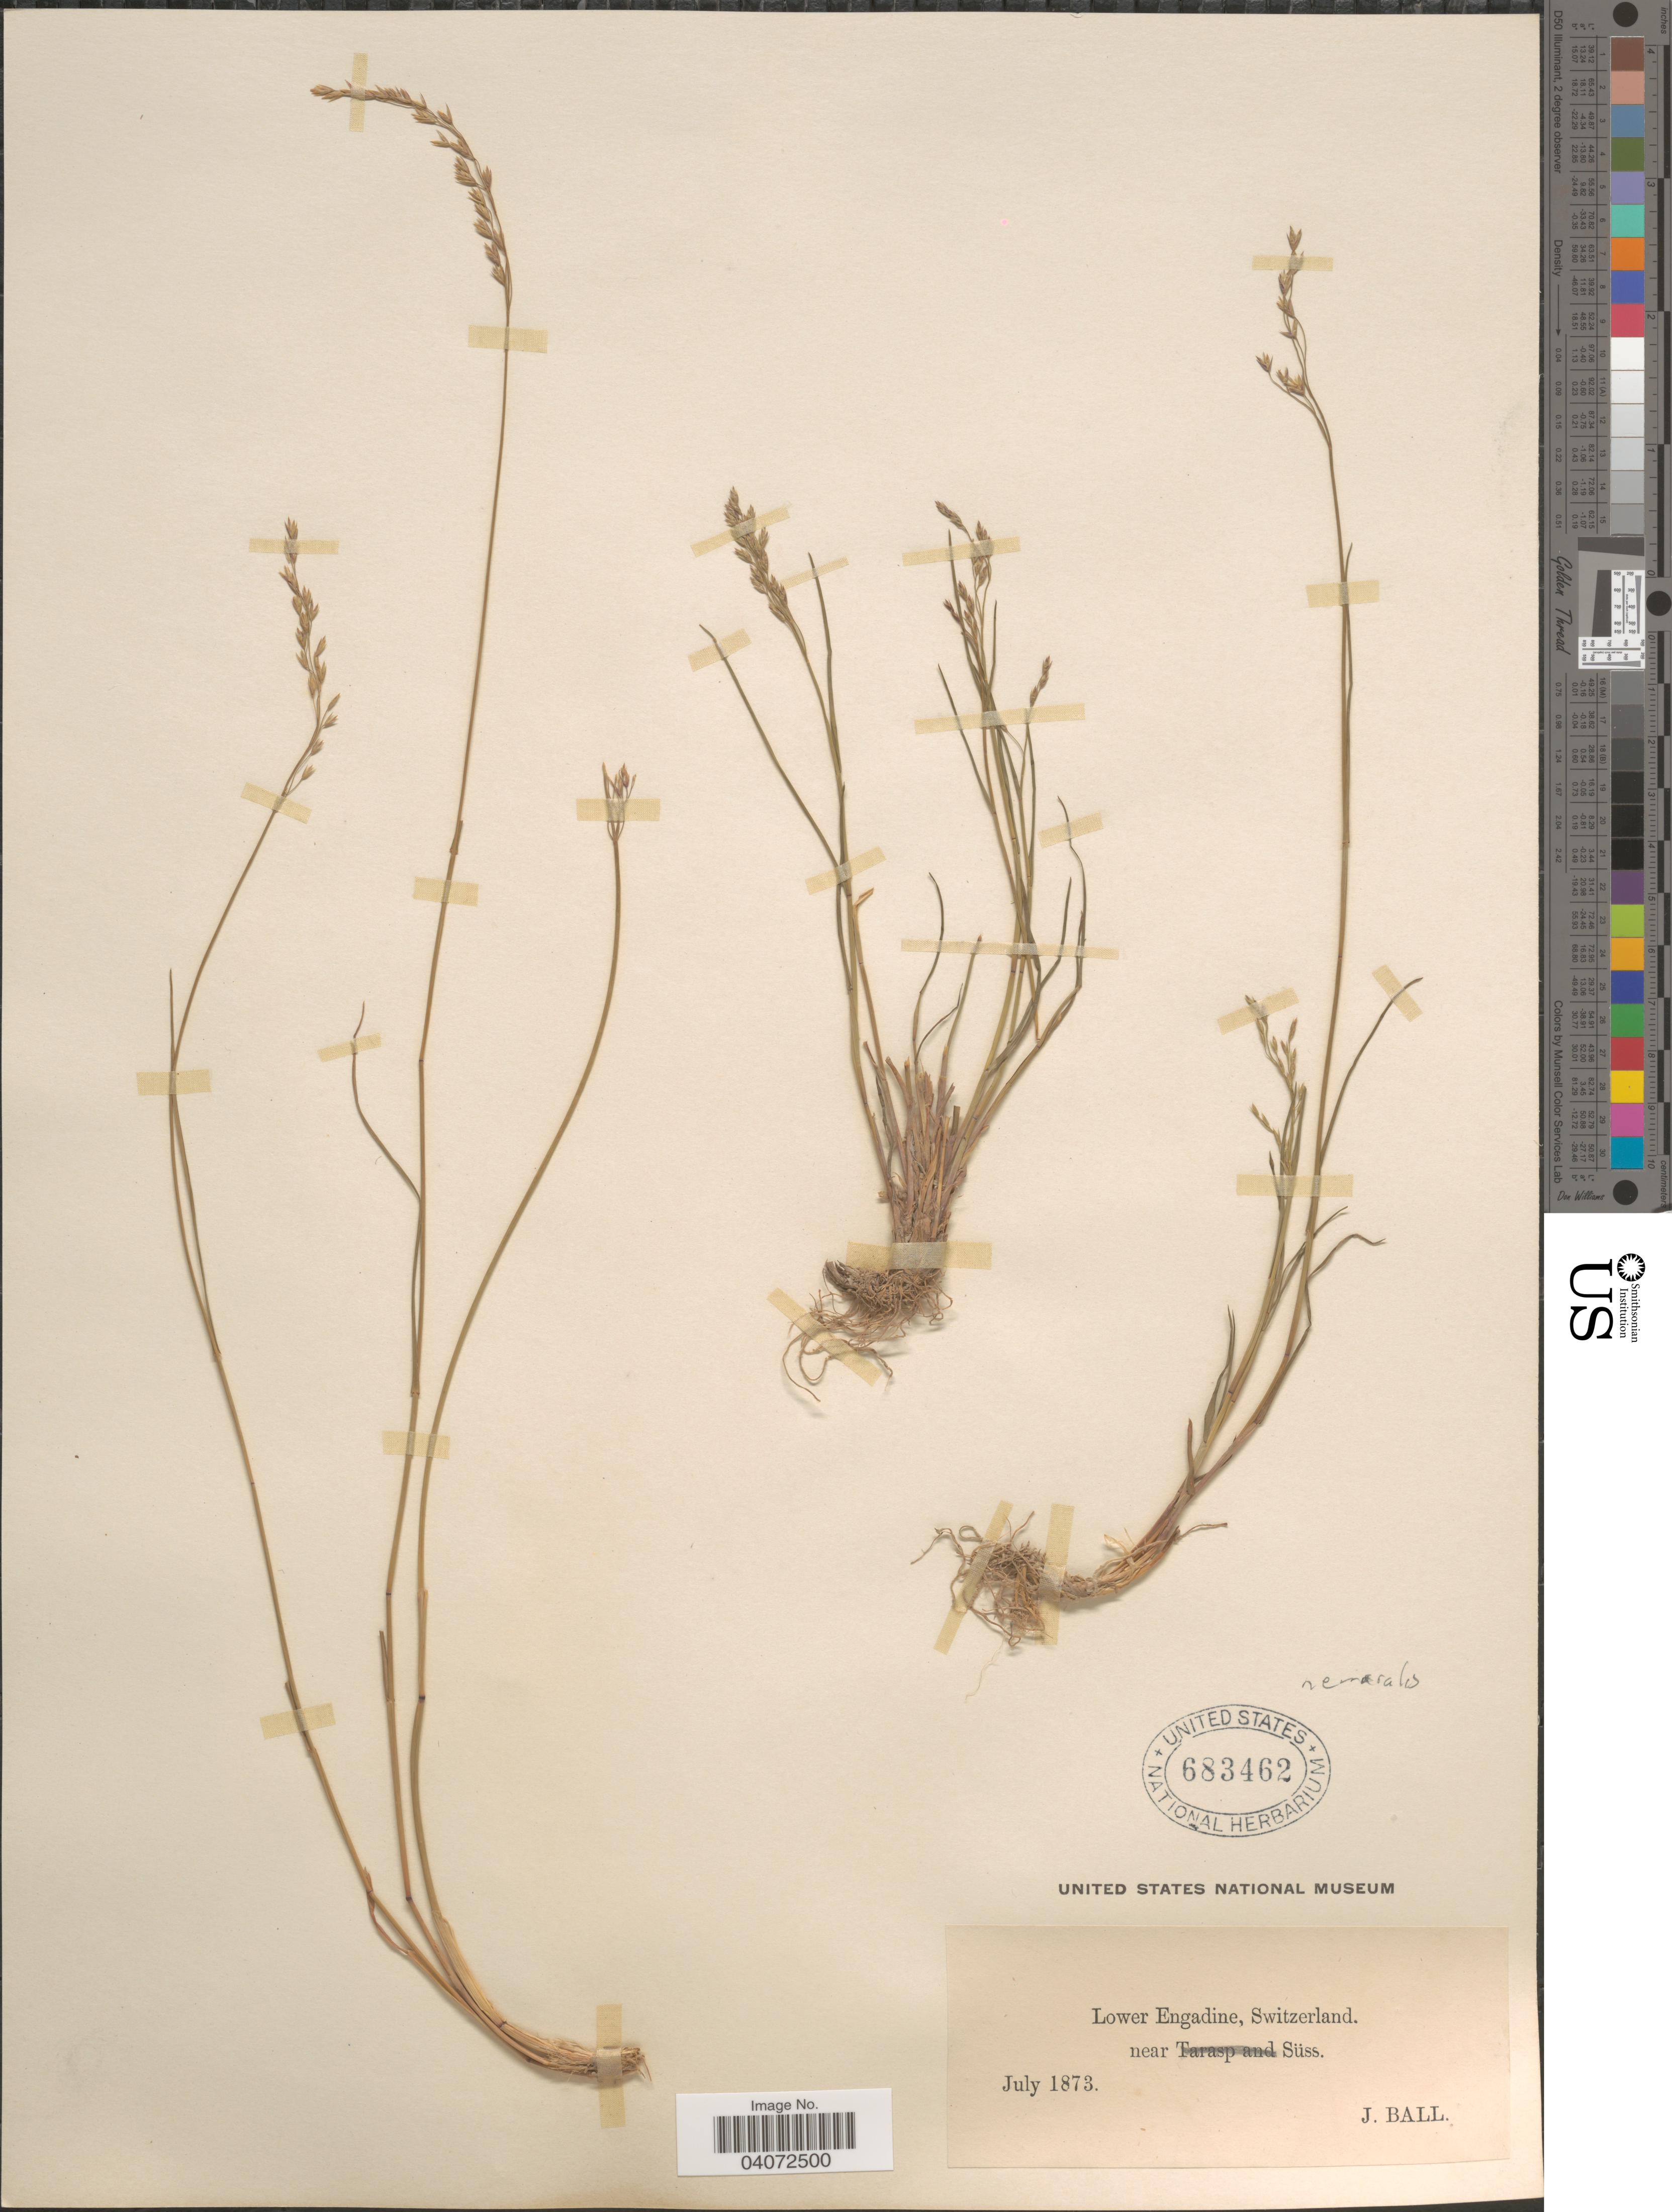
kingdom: Plantae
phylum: Tracheophyta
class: Liliopsida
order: Poales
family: Poaceae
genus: Poa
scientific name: Poa nemoralis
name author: L.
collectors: J. Ball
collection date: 1873-07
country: Switzerland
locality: Lower Engadine, near Süss.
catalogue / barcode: US 683462